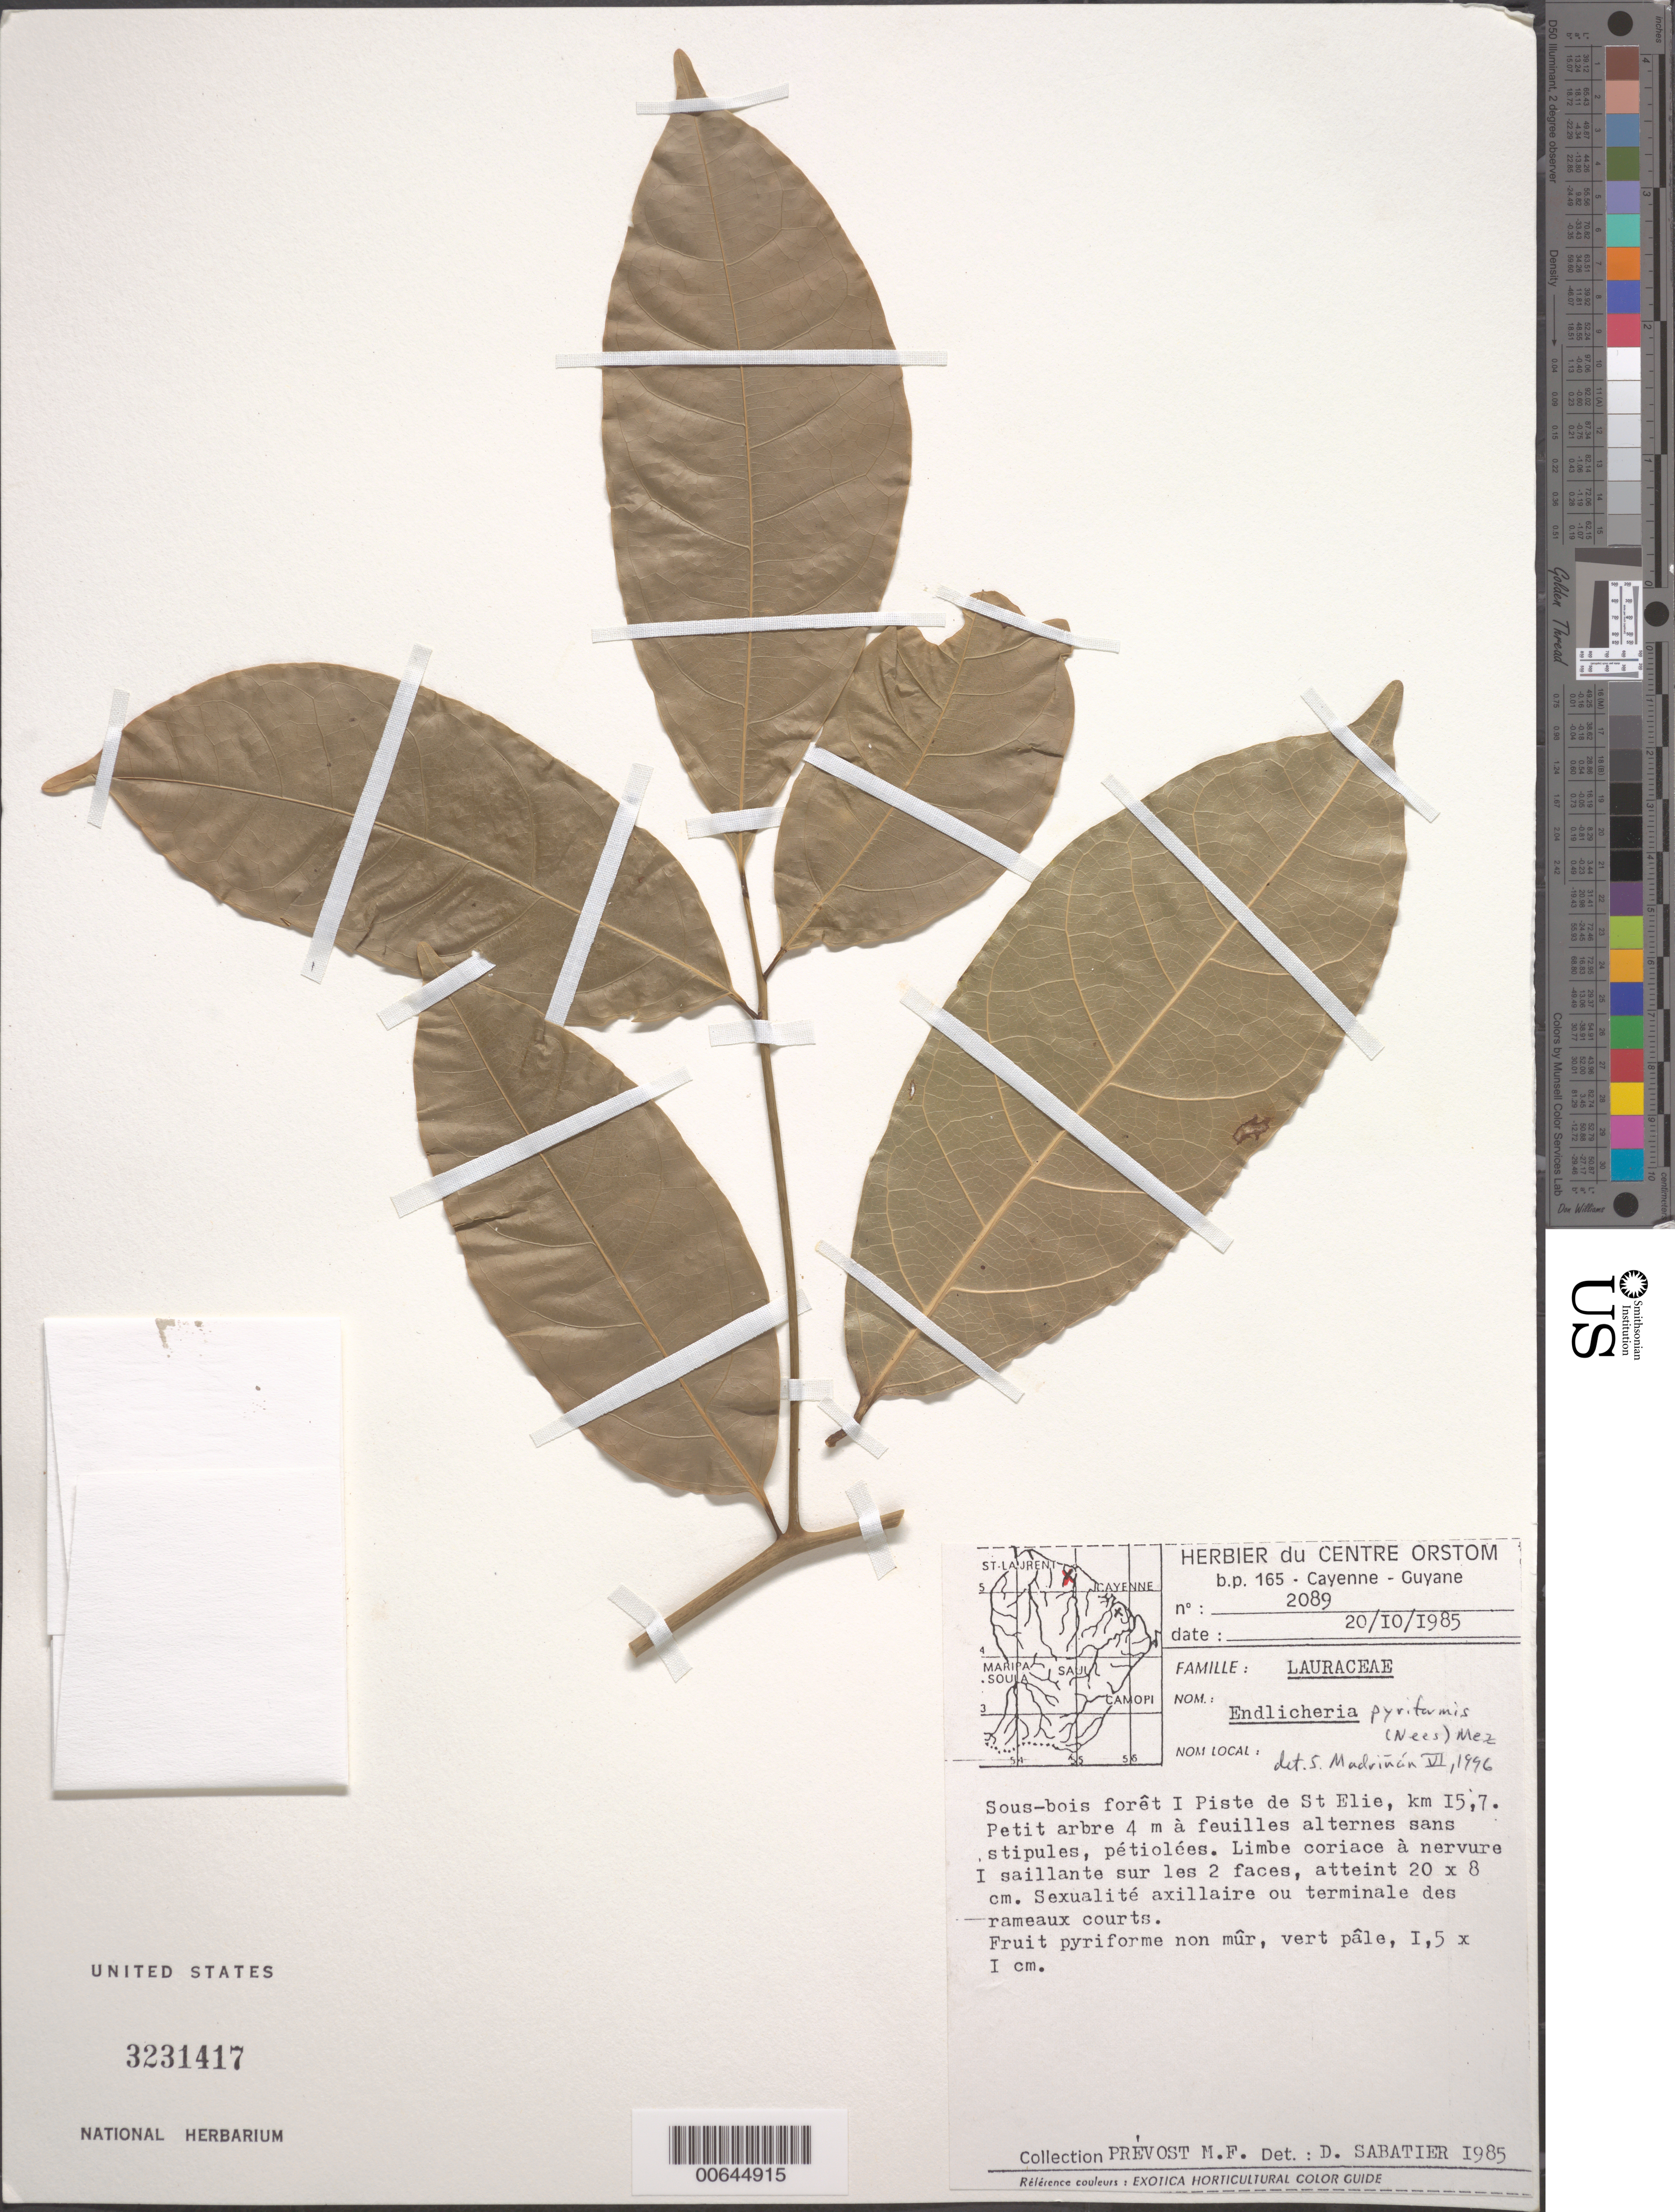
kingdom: Plantae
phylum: Tracheophyta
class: Magnoliopsida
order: Laurales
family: Lauraceae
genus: Endlicheria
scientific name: Endlicheria pyriformis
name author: (Nees) Mez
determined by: Madriñán, S.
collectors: M.-F. Prévost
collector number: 2089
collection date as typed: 20-Oct-85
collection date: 1985-10-20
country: French Guiana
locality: Piste de Saint-Élie, km 15.7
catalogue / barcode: US 3231417